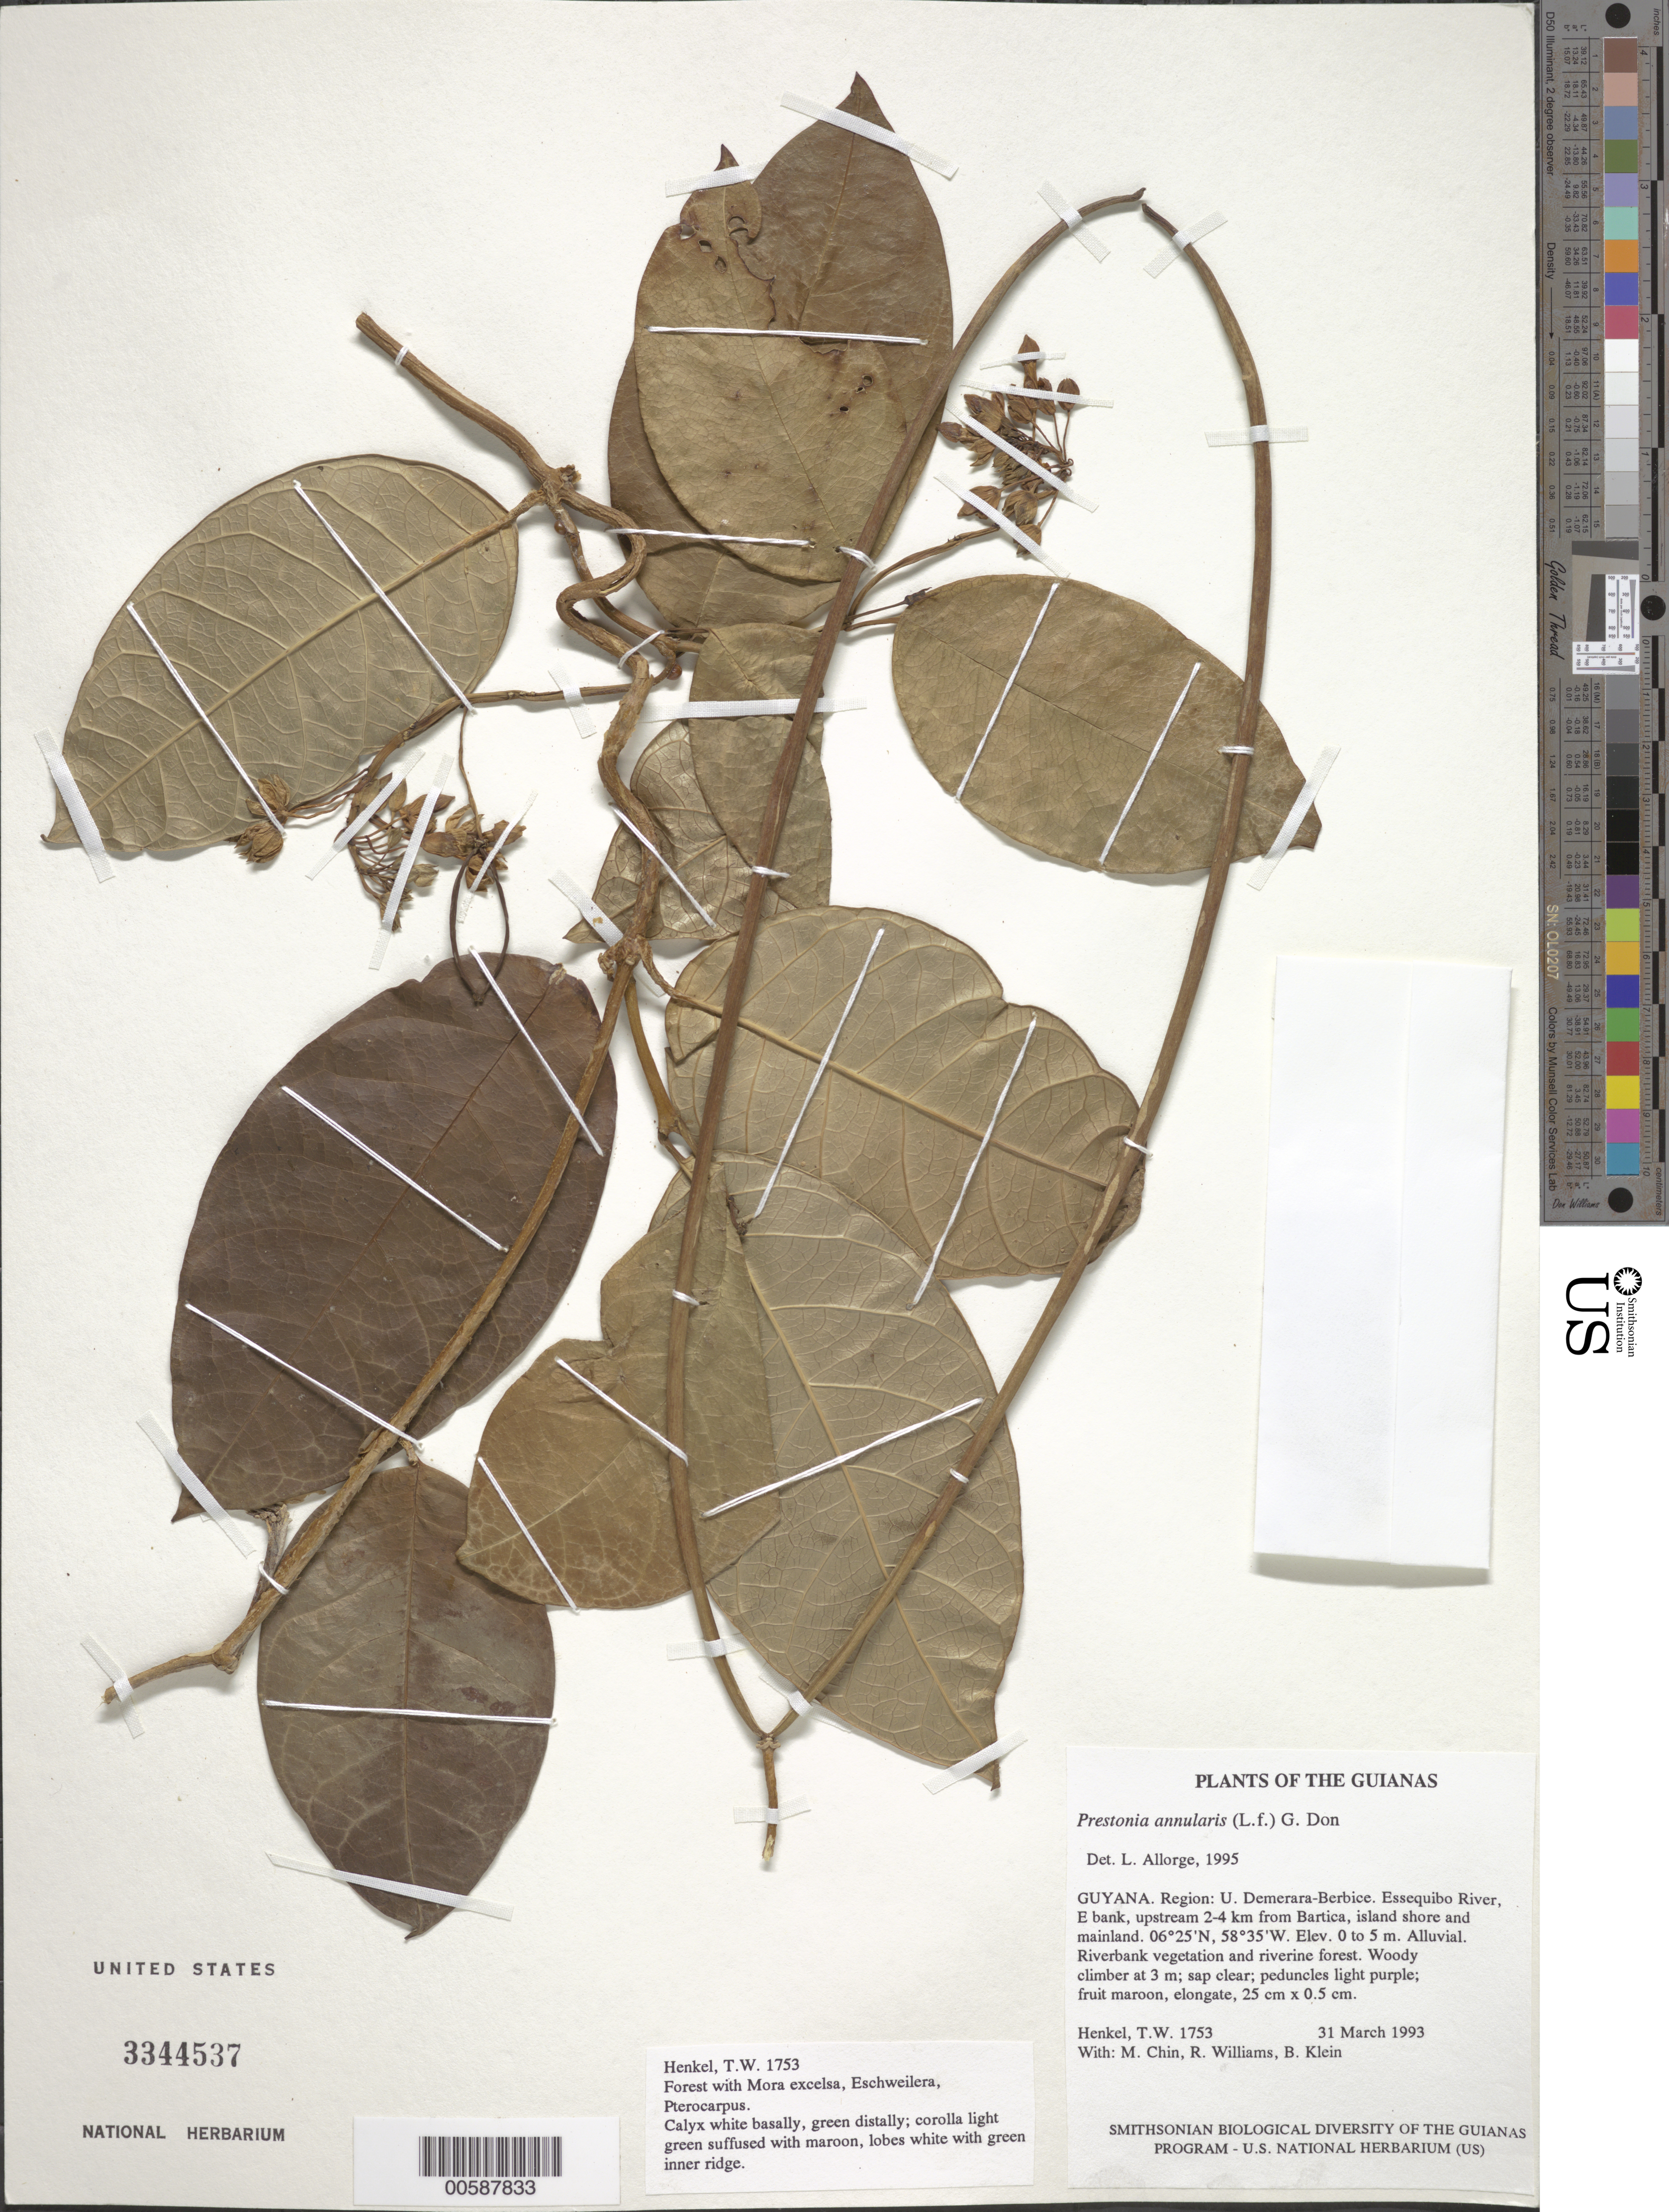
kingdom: Plantae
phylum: Tracheophyta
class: Magnoliopsida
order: Gentianales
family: Apocynaceae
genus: Prestonia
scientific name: Prestonia annularis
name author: (L. f.) G. Don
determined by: Allorge, L.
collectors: T. Henkel, M. Chin, R. Williams & B. Klein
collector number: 1753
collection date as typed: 31 March 1993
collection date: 1993-03-31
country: Guyana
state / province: U. Demerara-Berbice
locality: Essequibo River, E bank, upstream 2-4 km from Bartica, island shore and mainland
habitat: Alluvial. Riverbank vegetation and riverine forest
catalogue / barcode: US 3344537